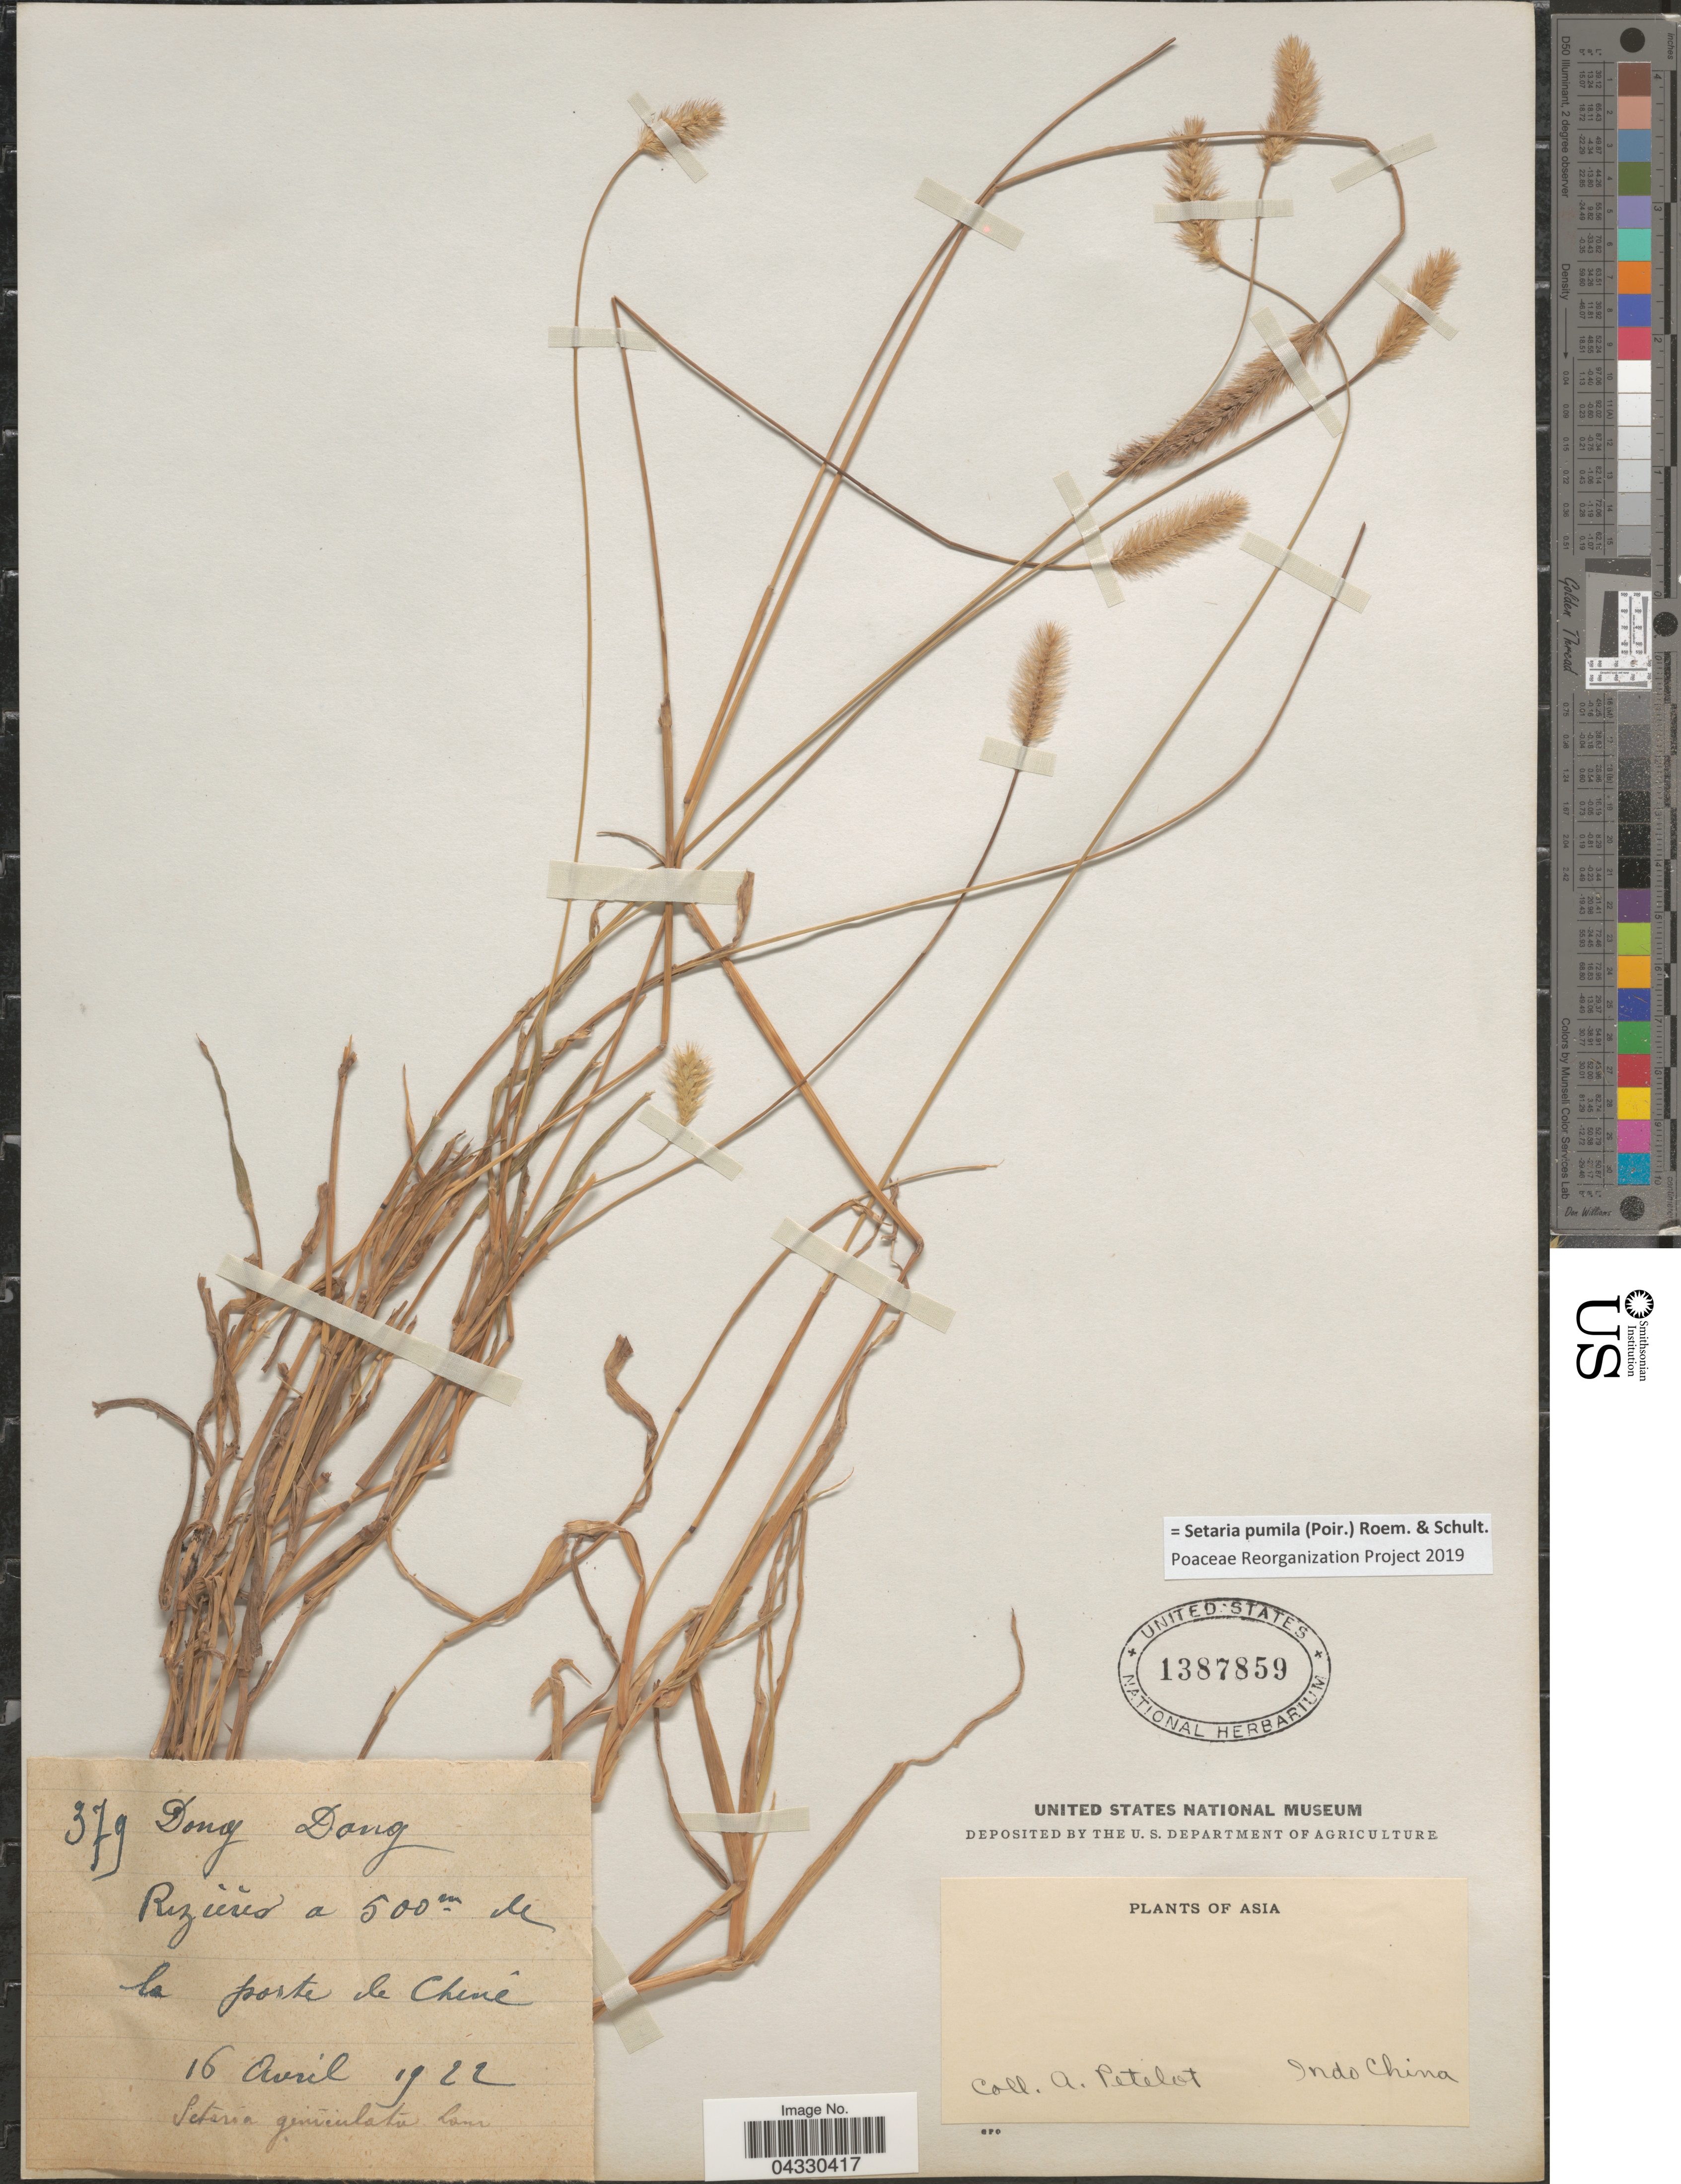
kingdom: Plantae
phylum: Tracheophyta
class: Liliopsida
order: Poales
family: Poaceae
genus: Setaria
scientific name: Setaria pumila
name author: (Poir.) Roem. & Schult.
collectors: A. Petelot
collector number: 379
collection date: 1922-04-16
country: Vietnam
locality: Dong Dong. Rizierés a 500 m de la porte de Chine. Indo China. Asia.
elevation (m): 500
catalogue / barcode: US 1387859